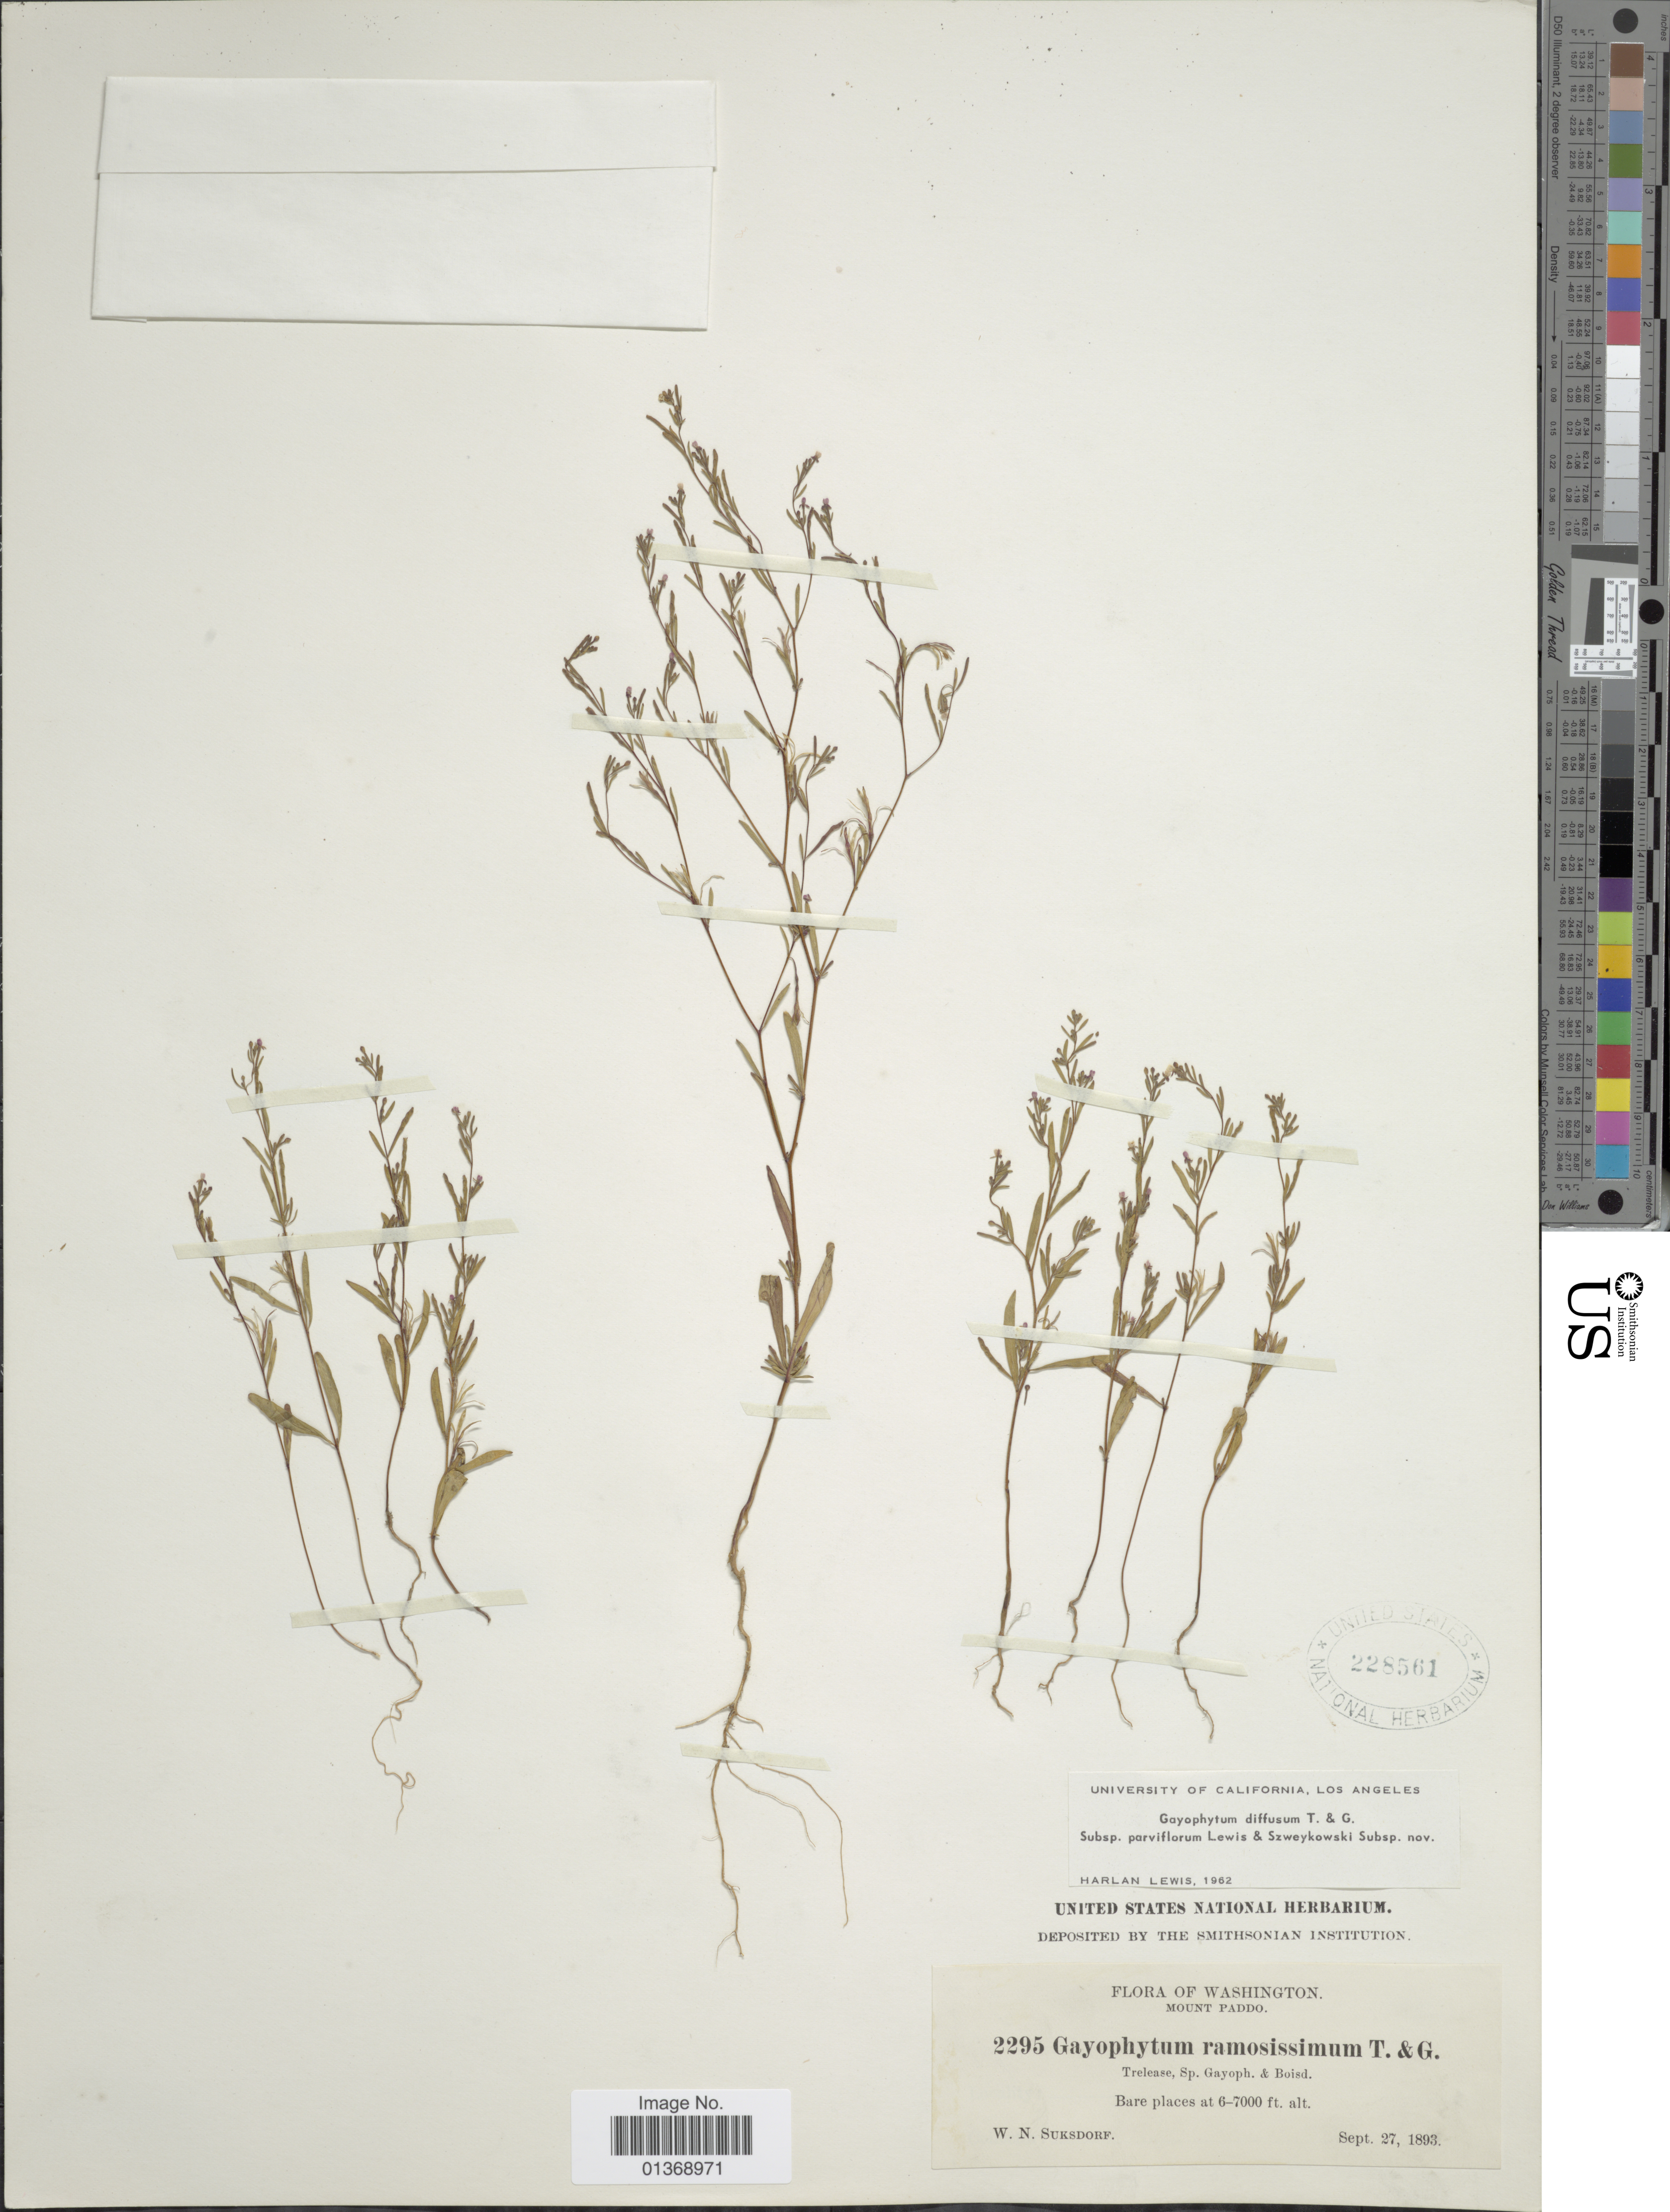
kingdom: Plantae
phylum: Tracheophyta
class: Magnoliopsida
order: Myrtales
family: Onagraceae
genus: Gayophytum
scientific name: Gayophytum diffusum subsp. parviflorum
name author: F. H. Lewis & Szweyk.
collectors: W. N. Suksdorf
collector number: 2295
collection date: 1893-09-27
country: United States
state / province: Washington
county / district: Skamania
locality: Mount Paddo, Bare places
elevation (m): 1829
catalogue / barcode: US 228561